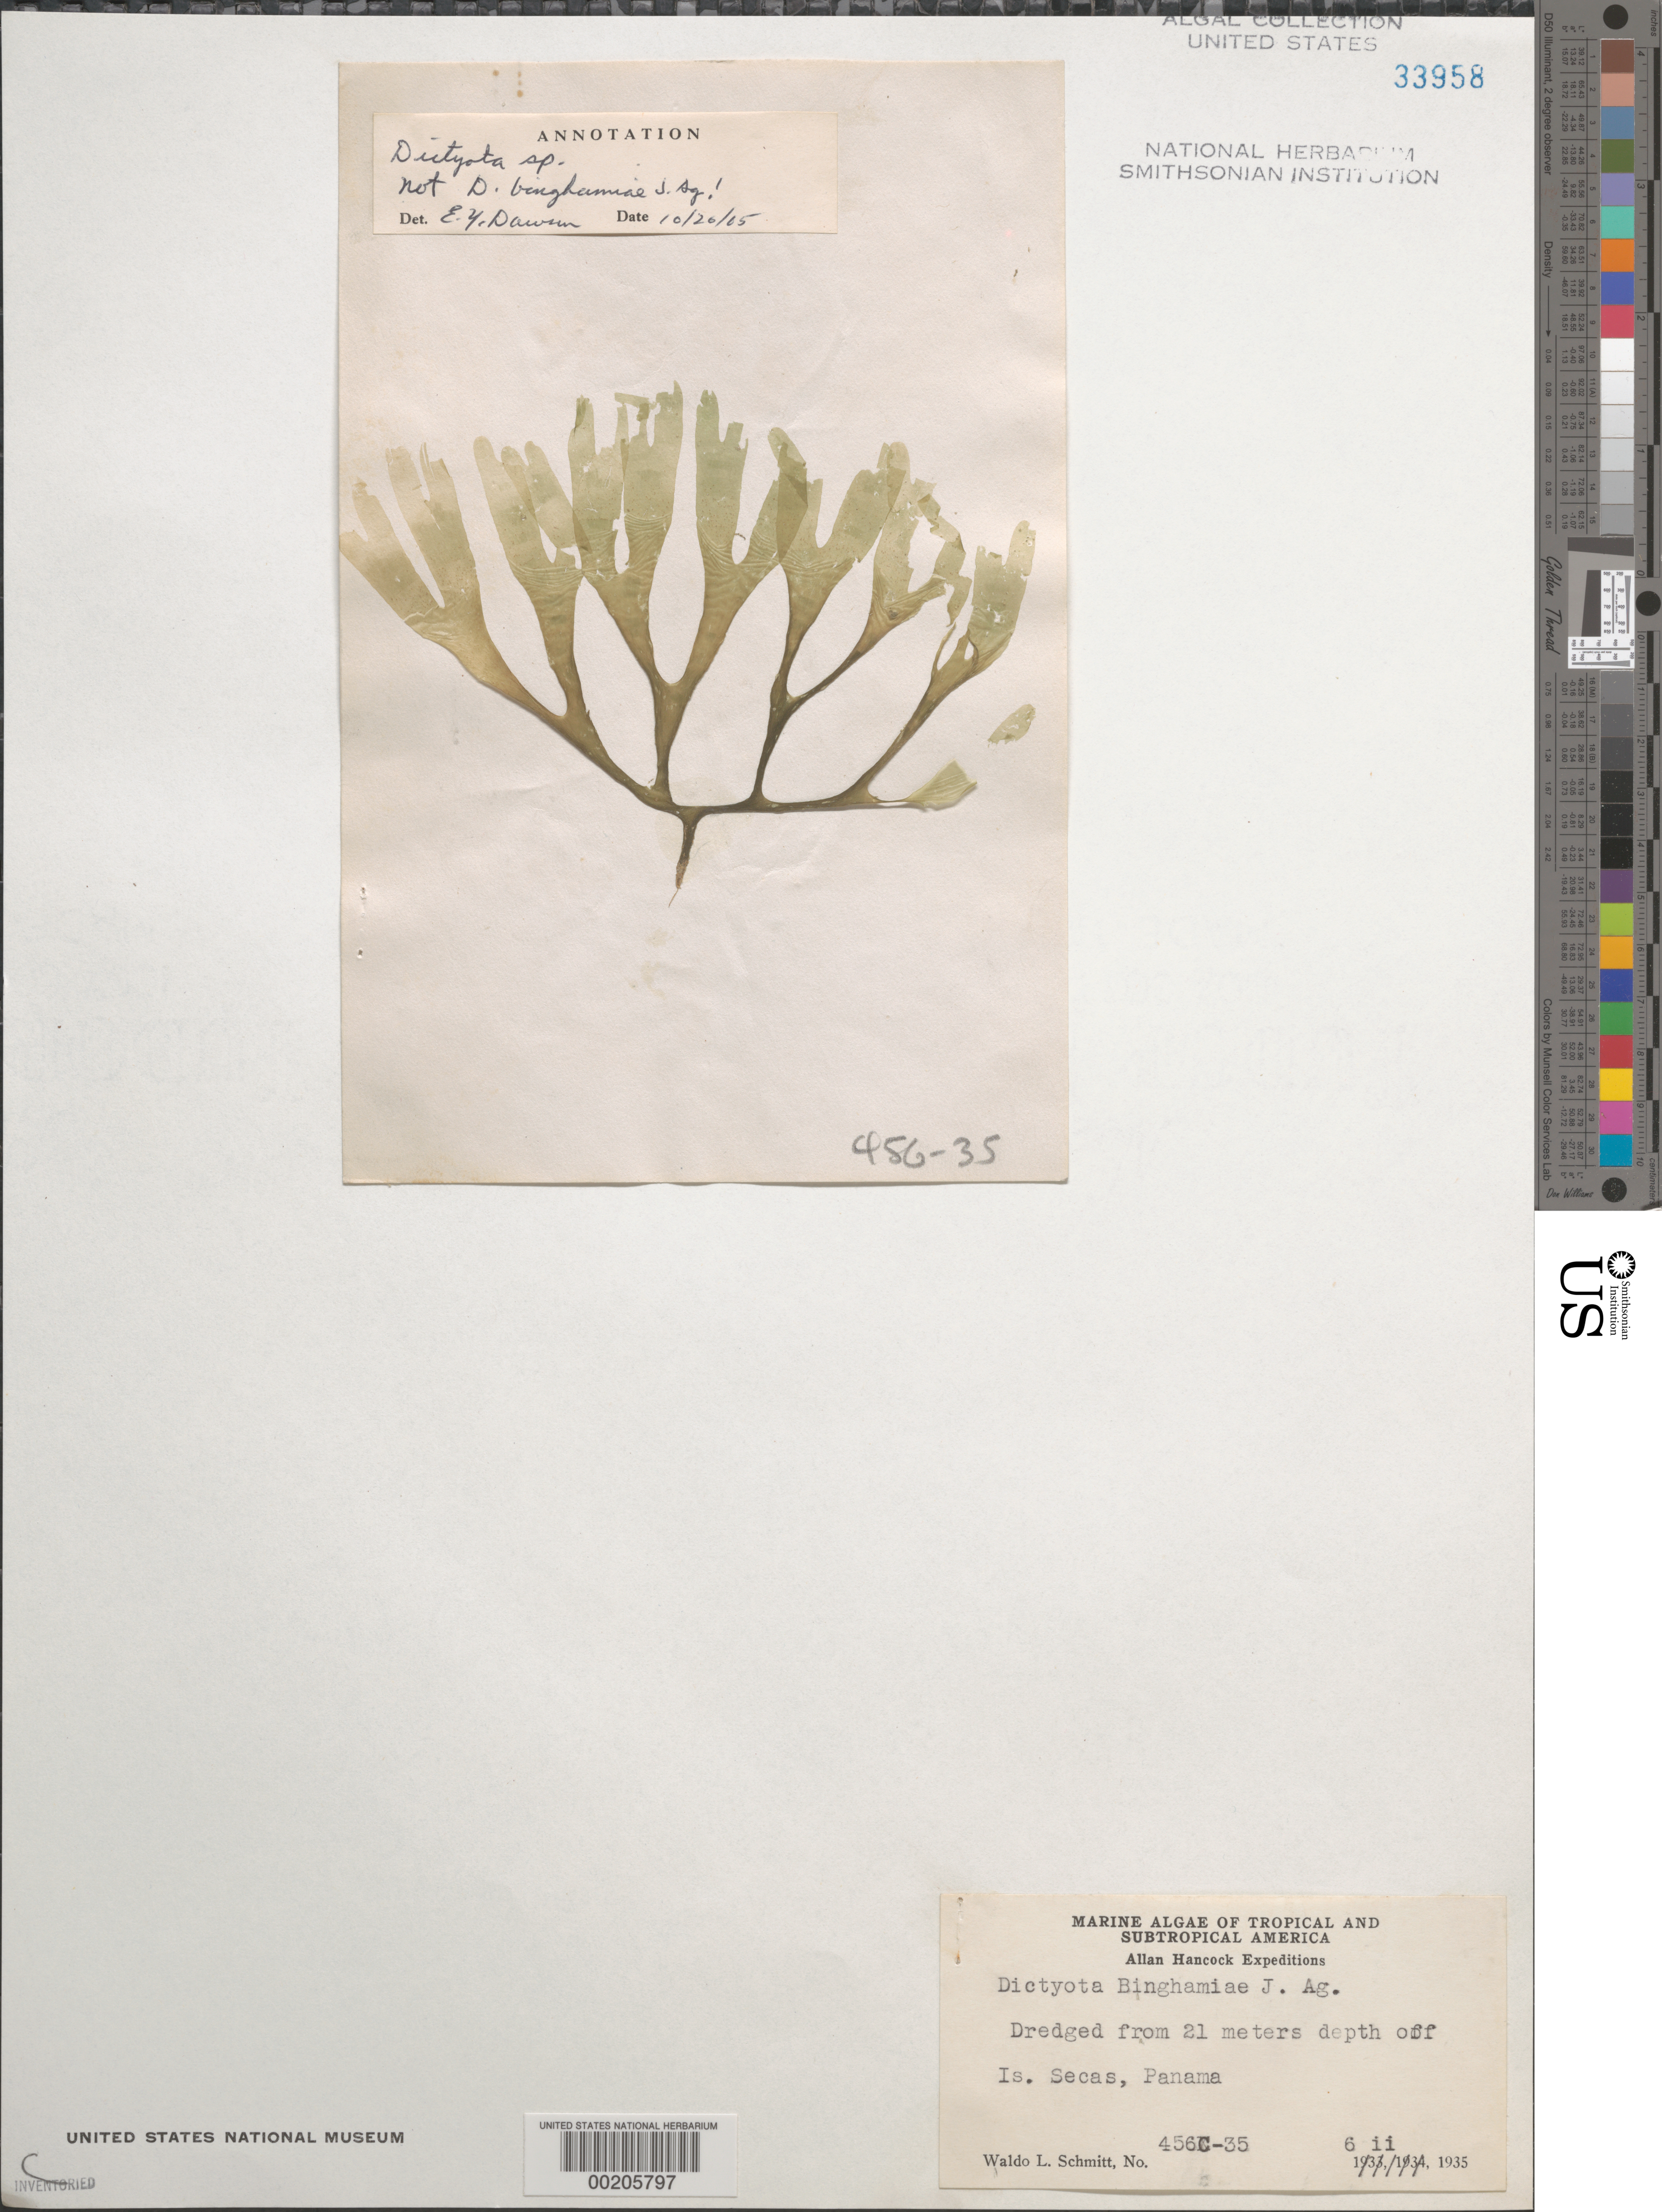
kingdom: Chromista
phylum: Ochrophyta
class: Phaeophyceae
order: Dictyotales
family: Dictyotaceae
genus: Dictyota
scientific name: Dictyota sp.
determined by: Dawson, E. Y.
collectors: W. L. Schmitt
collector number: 456c-35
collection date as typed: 06 Feb 1935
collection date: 1935-02-06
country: Panama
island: Secas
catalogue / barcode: US 33958